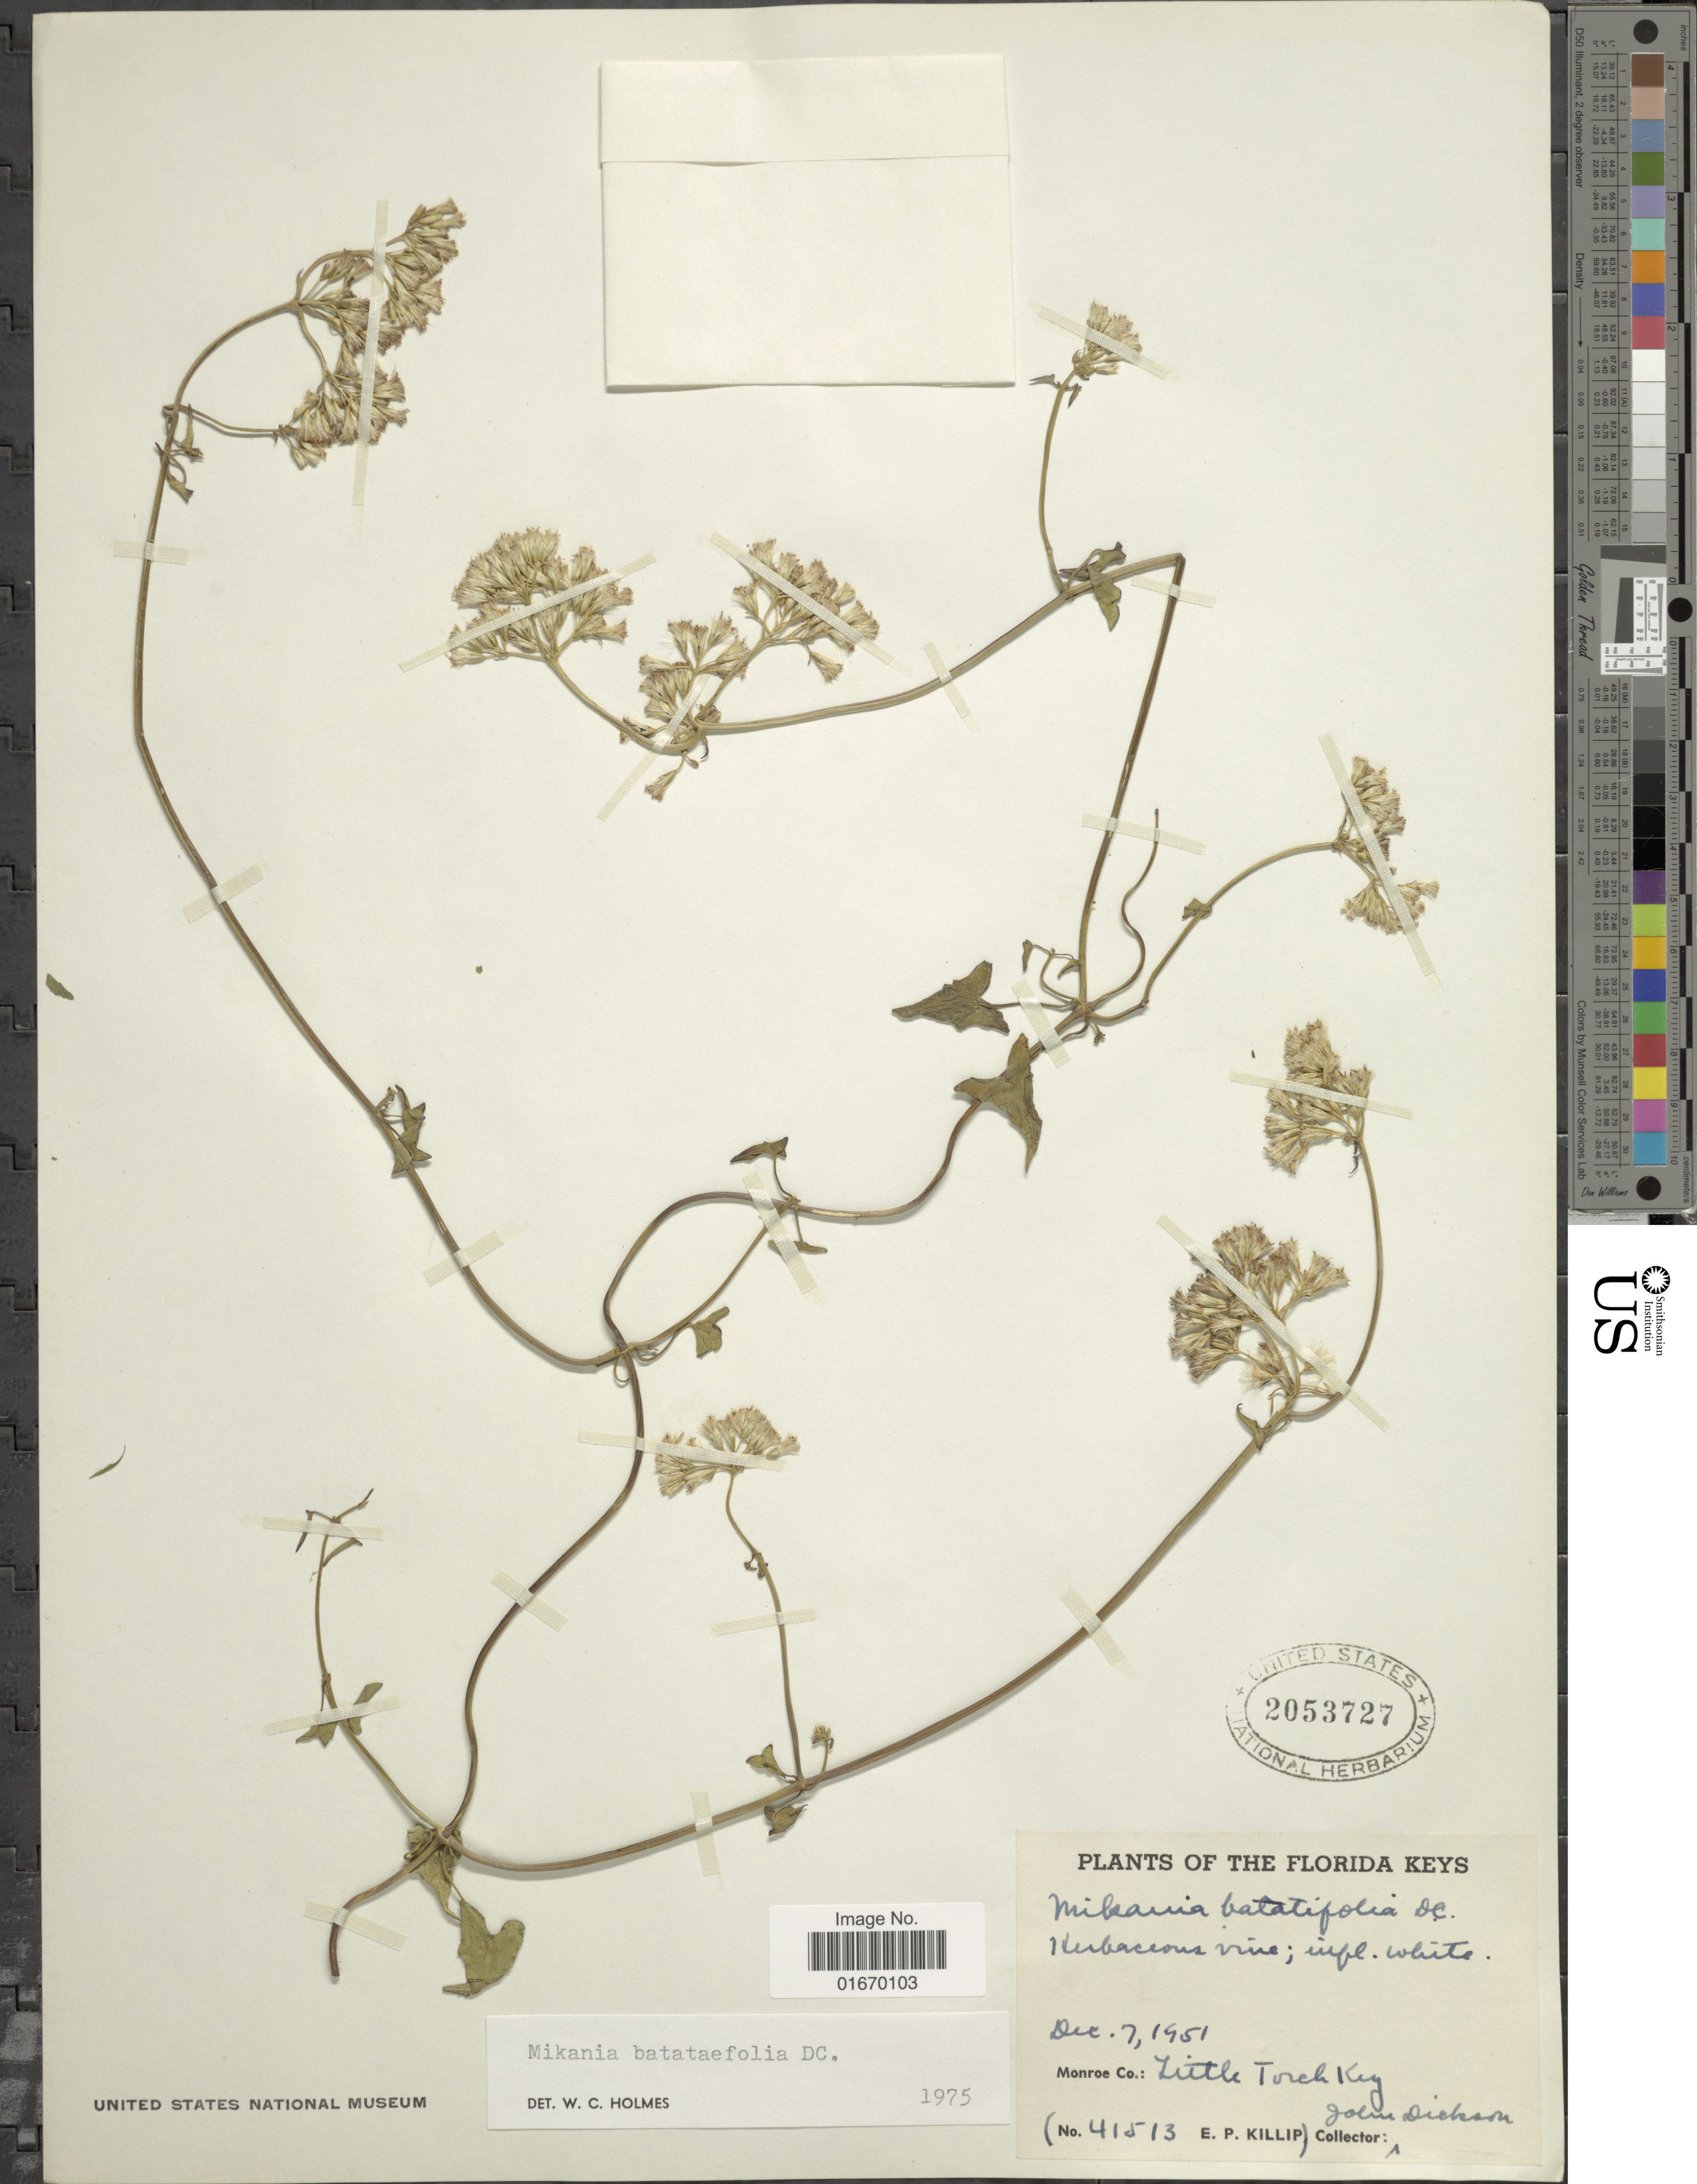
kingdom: Plantae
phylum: Tracheophyta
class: Magnoliopsida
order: Asterales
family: Asteraceae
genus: Mikania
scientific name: Mikania batataefolia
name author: DC.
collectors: J. Dickson & E. P. Killip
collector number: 41513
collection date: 1951-12-07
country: United States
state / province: Florida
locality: Florida Keys, Monroe Co., Little Torch Key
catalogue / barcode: US 2053727